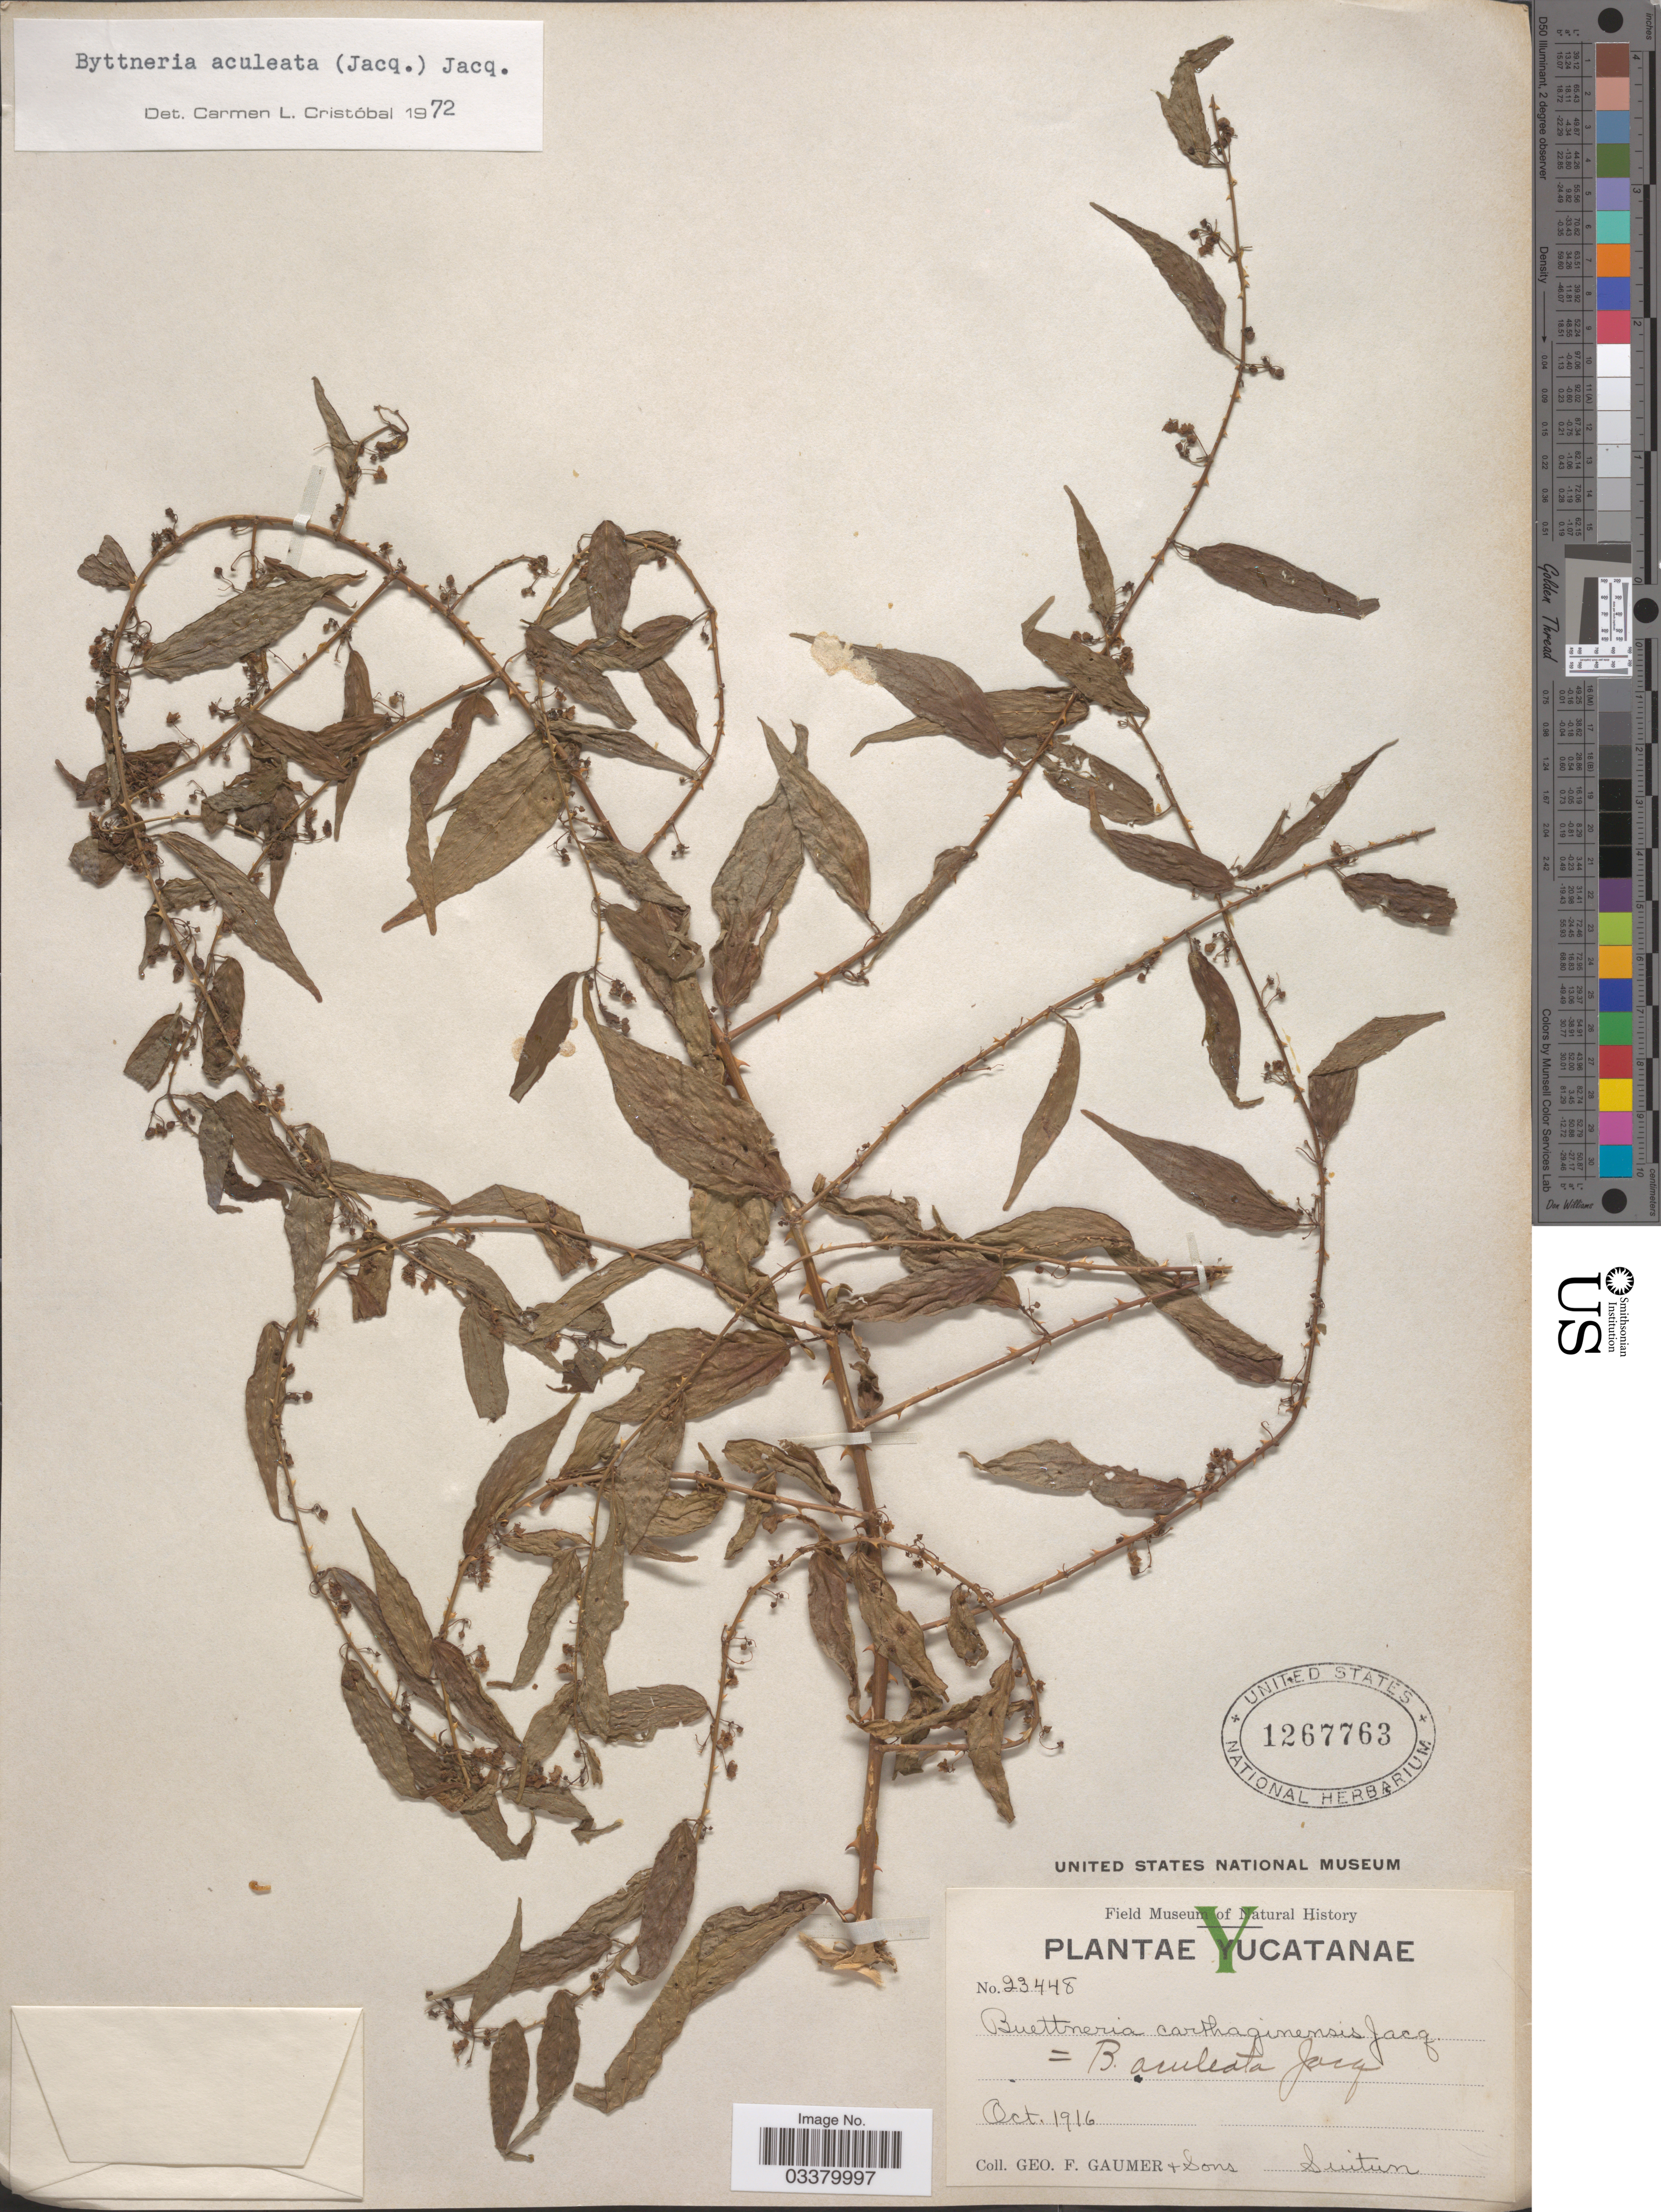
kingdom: Plantae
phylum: Tracheophyta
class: Magnoliopsida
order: Malvales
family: Malvaceae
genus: Byttneria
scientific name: Byttneria aculeata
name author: (Jacq.) Jacq.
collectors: G. F. Gaumer & Sons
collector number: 23448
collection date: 1916-10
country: Mexico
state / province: Yucatán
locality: Suitun.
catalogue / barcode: US 1267763